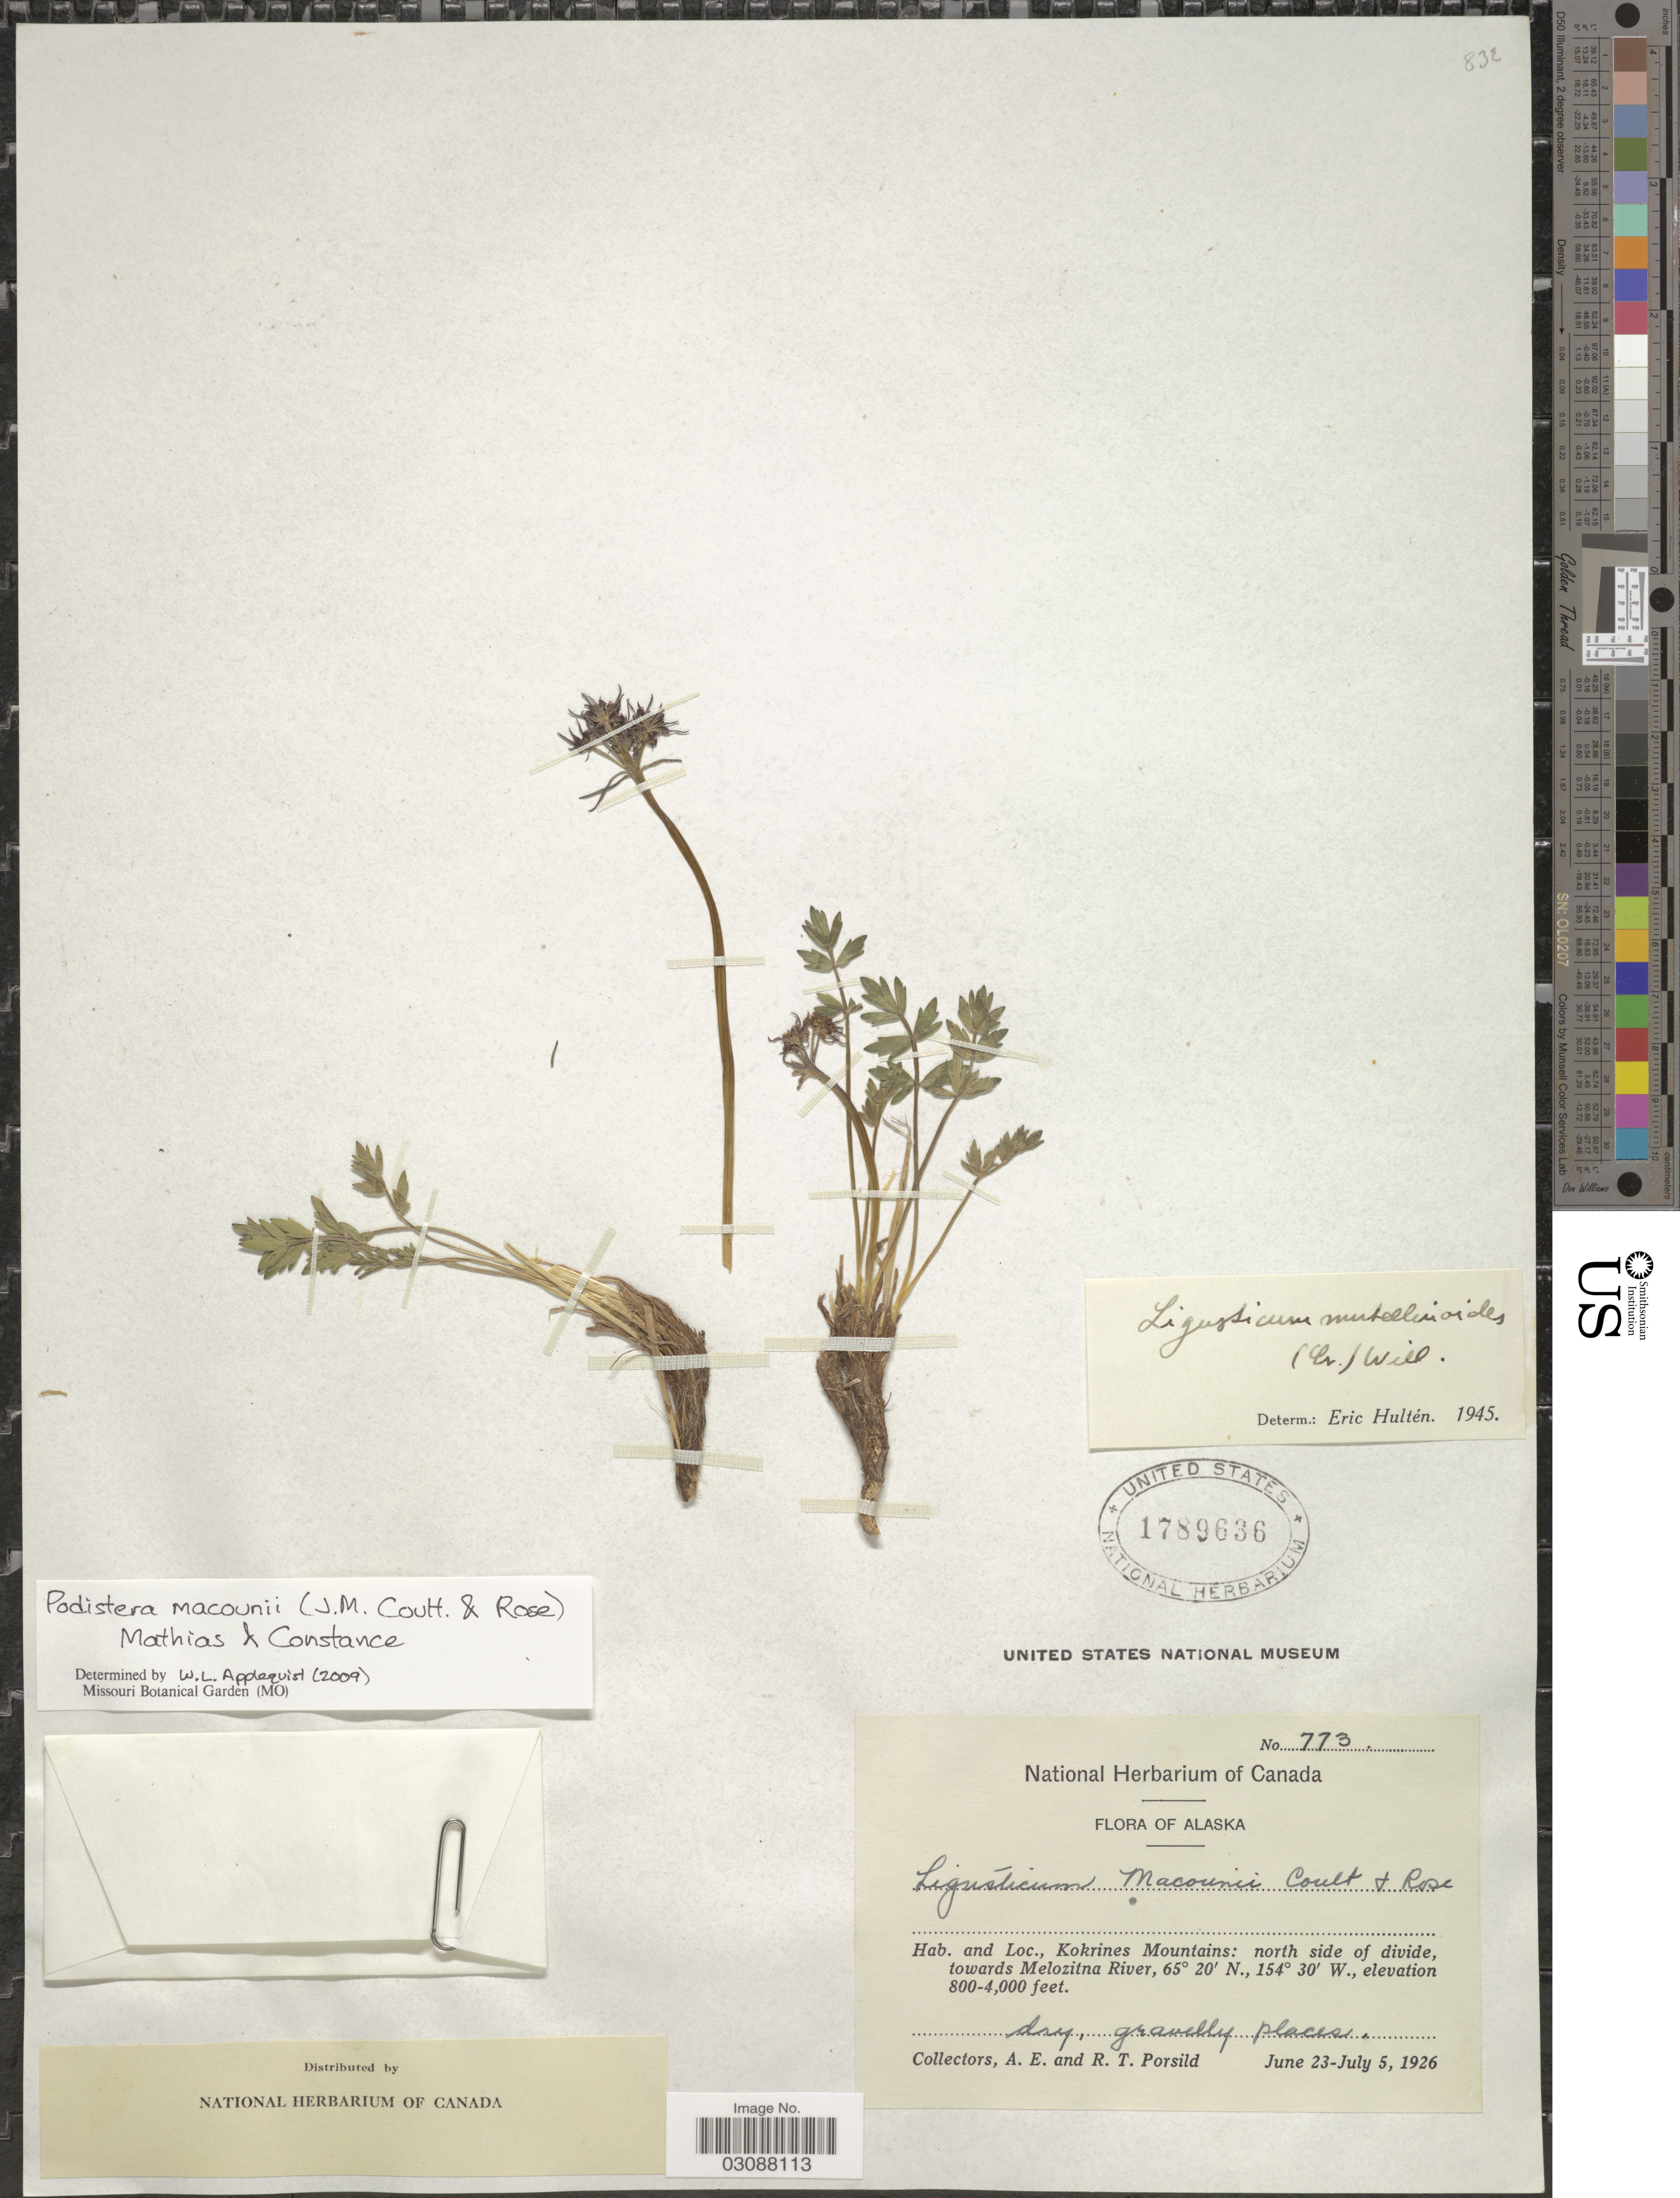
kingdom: Plantae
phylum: Tracheophyta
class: Magnoliopsida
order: Apiales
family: Apiaceae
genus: Podistera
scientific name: Podistera macounii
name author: (J.M. Coult. & Rose) Mathias & Constance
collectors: A. E. Porsild & R. T. Porsild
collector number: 773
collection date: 1926-06-23/1926-07-05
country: United States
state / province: Alaska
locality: Kokrines Mountains: north side of divide toward Melozitna.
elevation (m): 244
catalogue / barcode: US 1789636